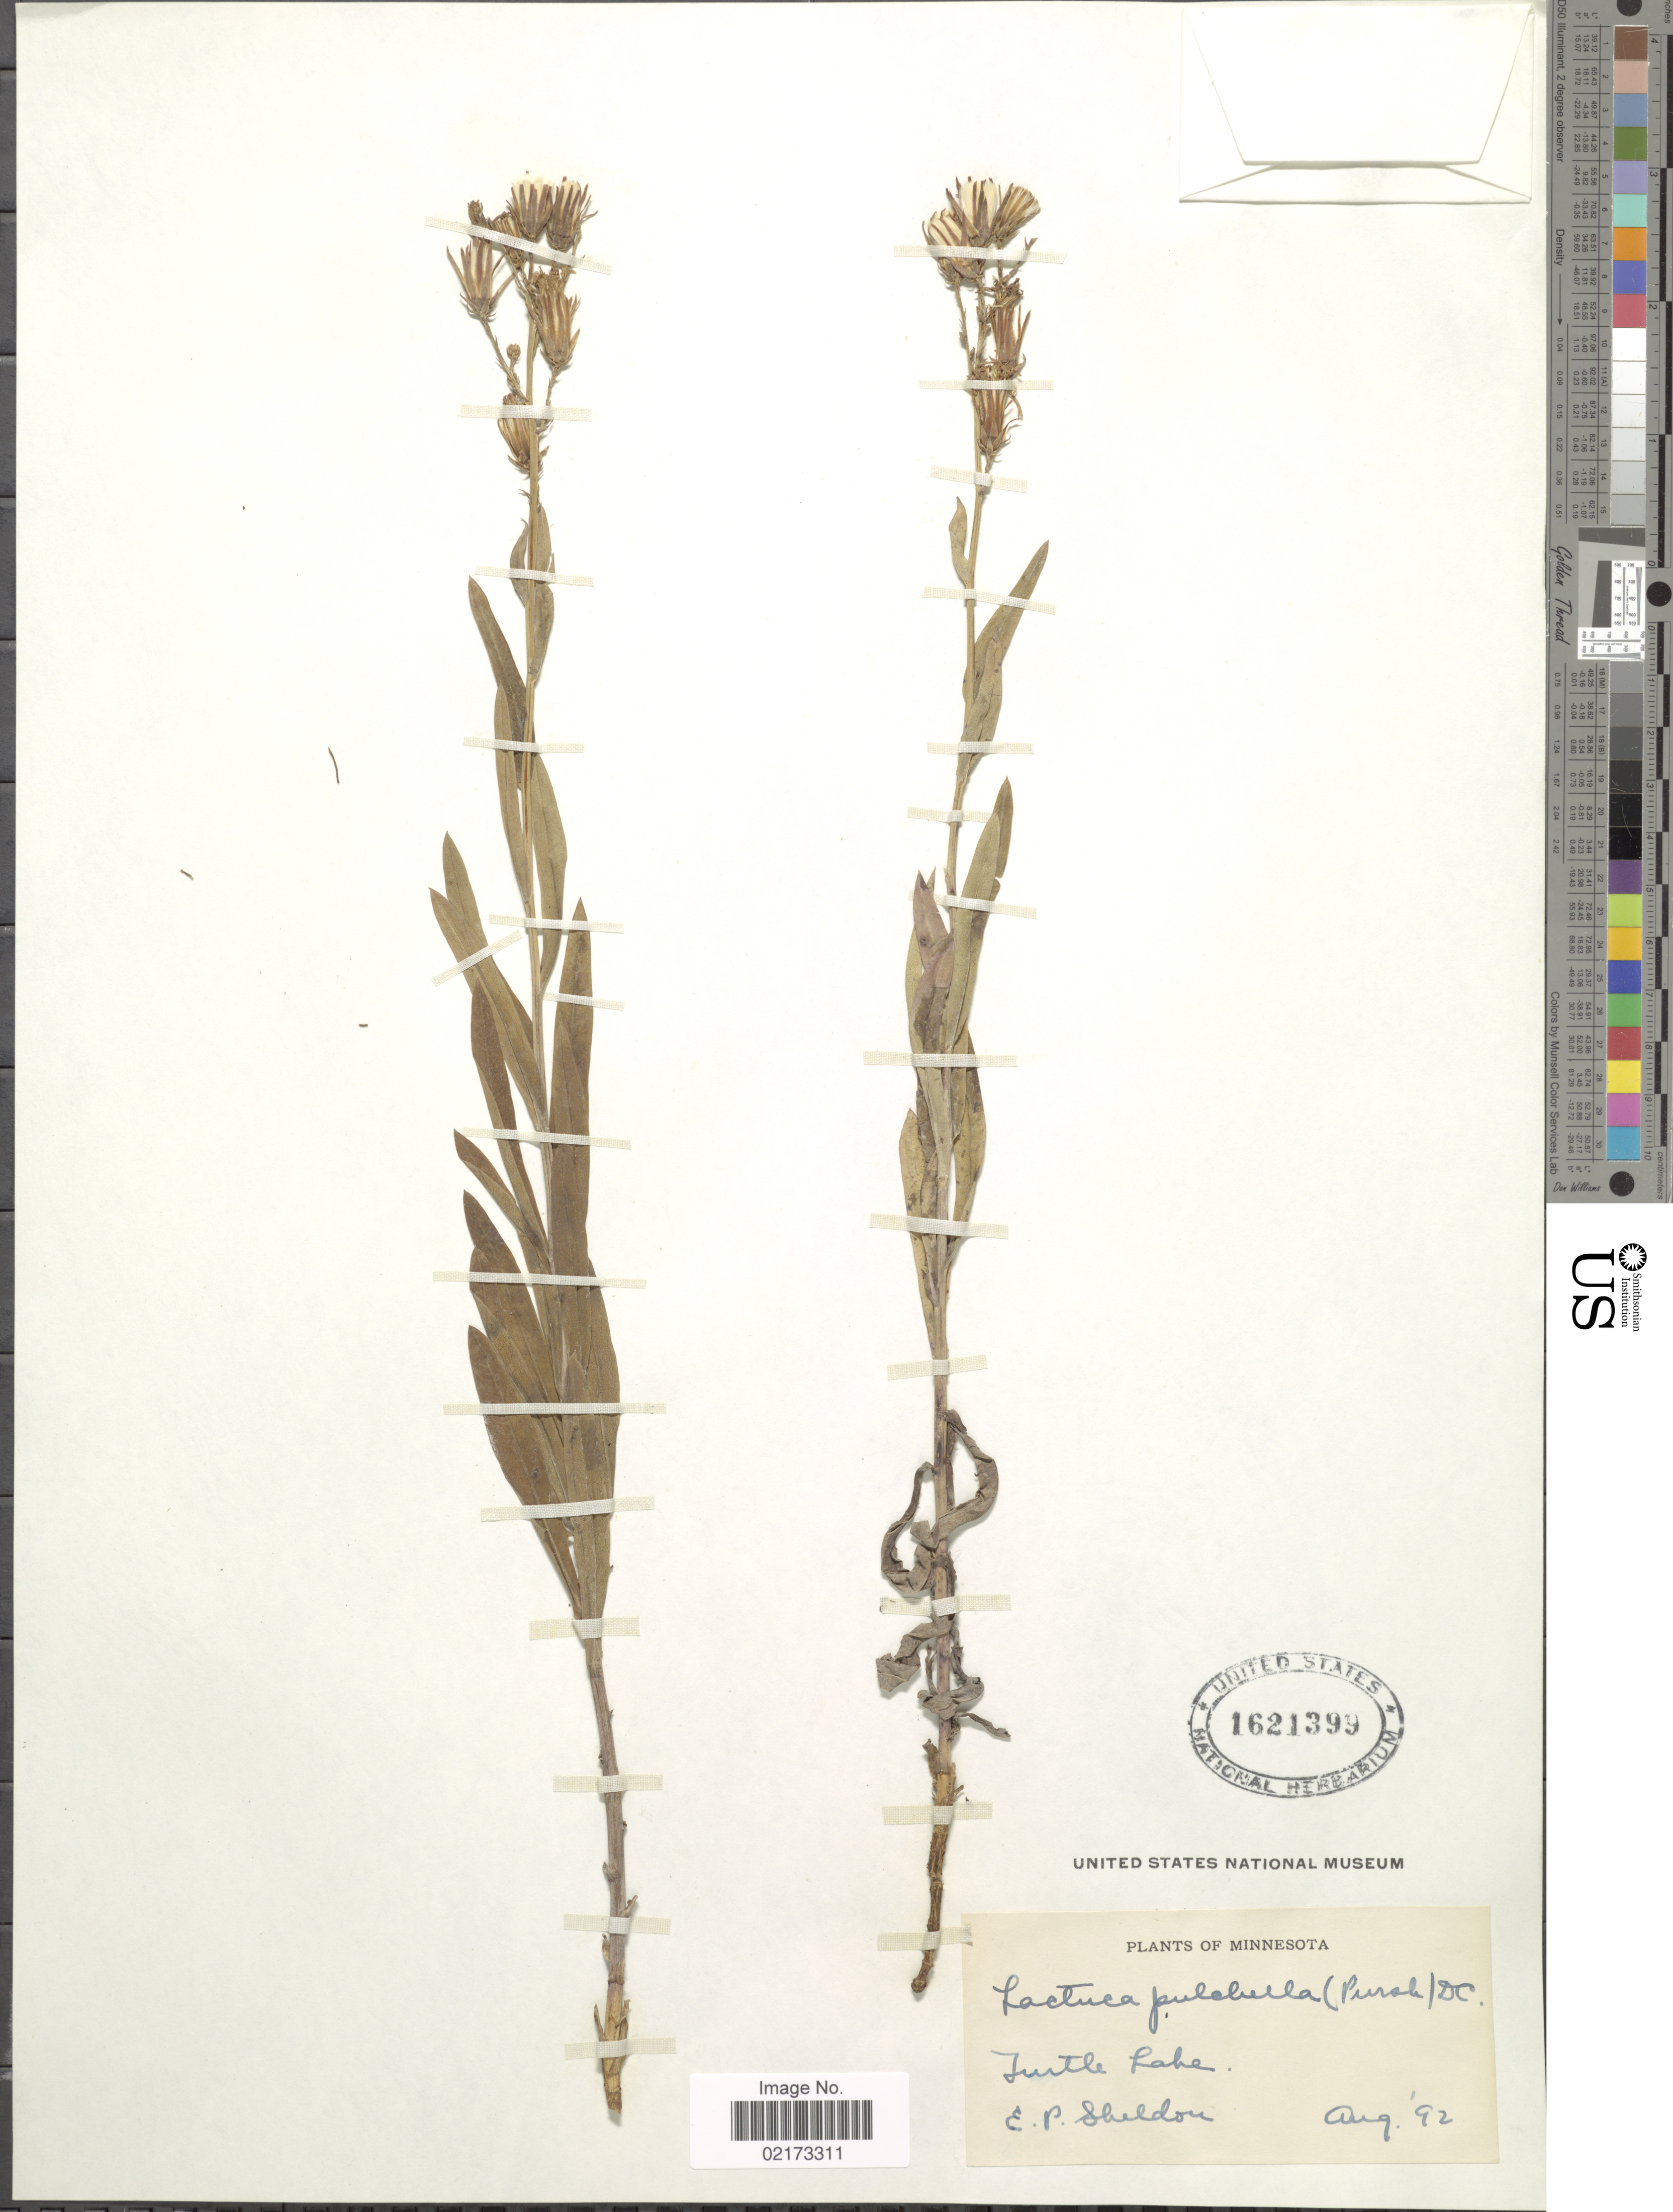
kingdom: Plantae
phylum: Tracheophyta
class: Magnoliopsida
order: Asterales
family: Asteraceae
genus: Lactuca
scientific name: Lactuca tatarica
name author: (L.) C.A. Mey.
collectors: E. P. Sheldon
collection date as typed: Transcribed d/m/y: /8/92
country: United States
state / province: Minnesota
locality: Turtle Lake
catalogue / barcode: US 1621399